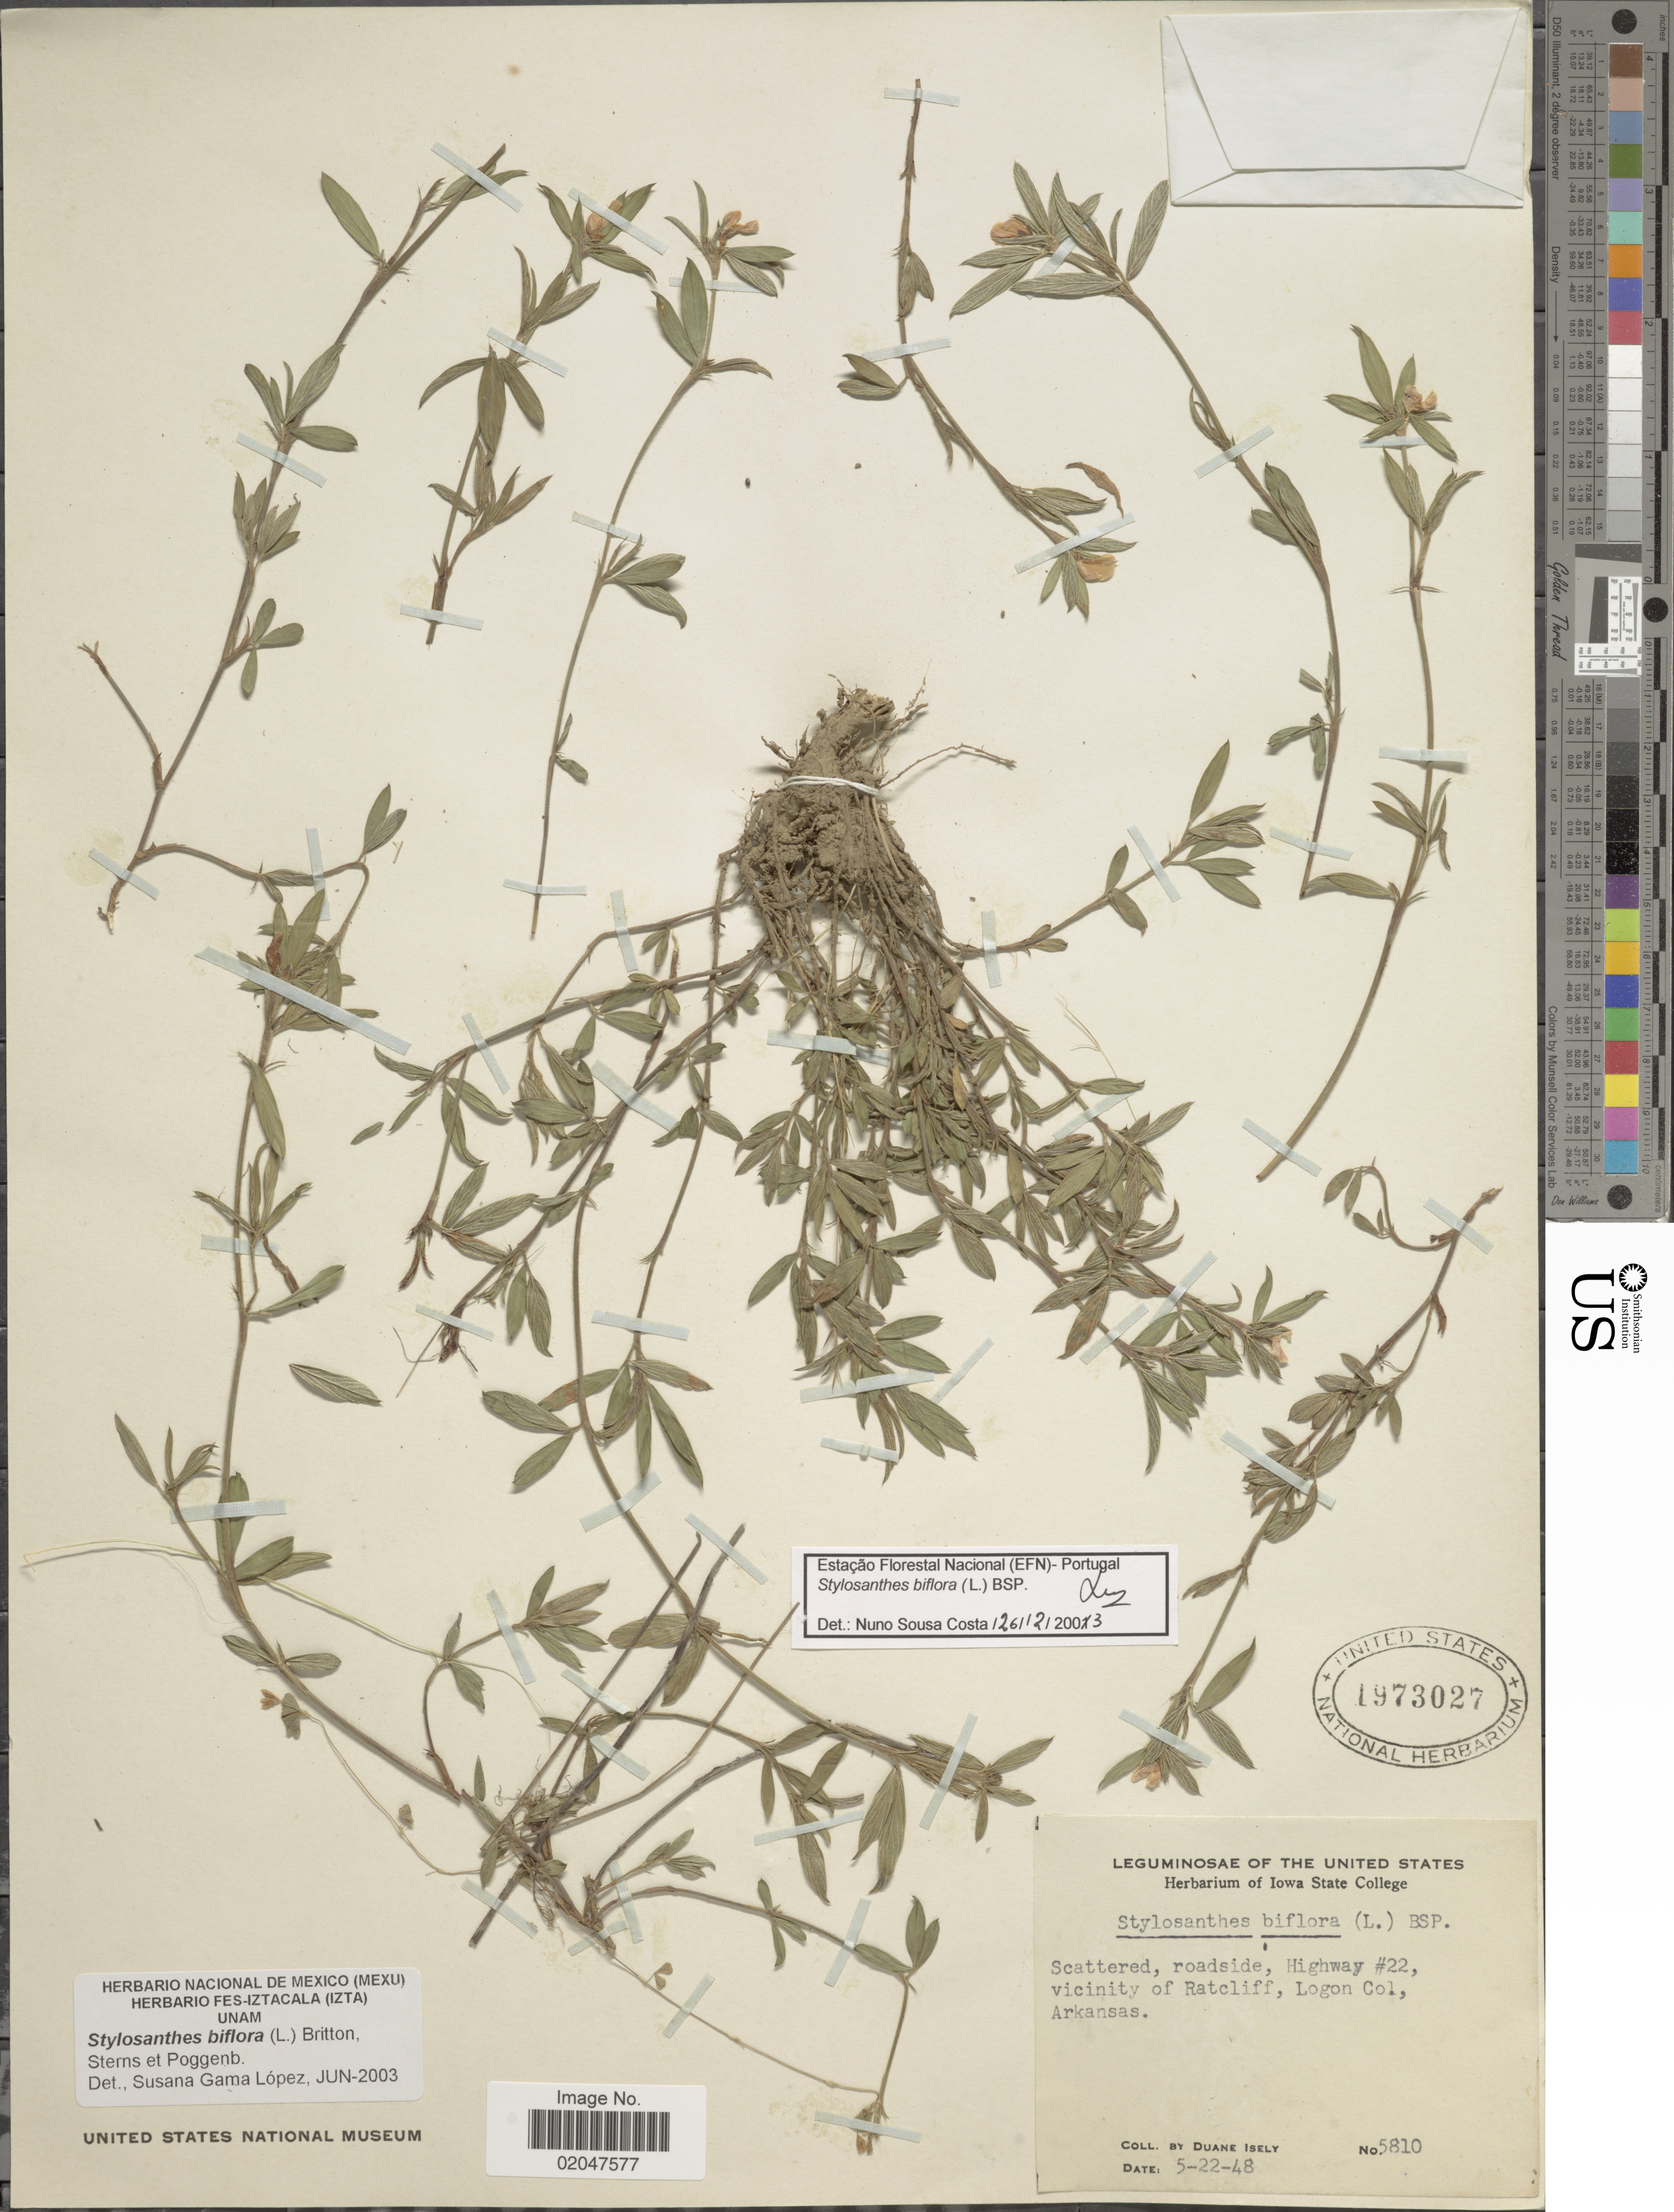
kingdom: Plantae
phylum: Tracheophyta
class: Magnoliopsida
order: Fabales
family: Fabaceae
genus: Stylosanthes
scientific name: Stylosanthes biflora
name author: (L.) Britton et al.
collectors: D. Isely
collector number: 5810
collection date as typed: Transcribed d/m/y: 22/5/48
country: United States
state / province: Arkansas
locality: Highway #22, Vicinity of Ratcliff, Logon Col.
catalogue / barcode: US 1973027